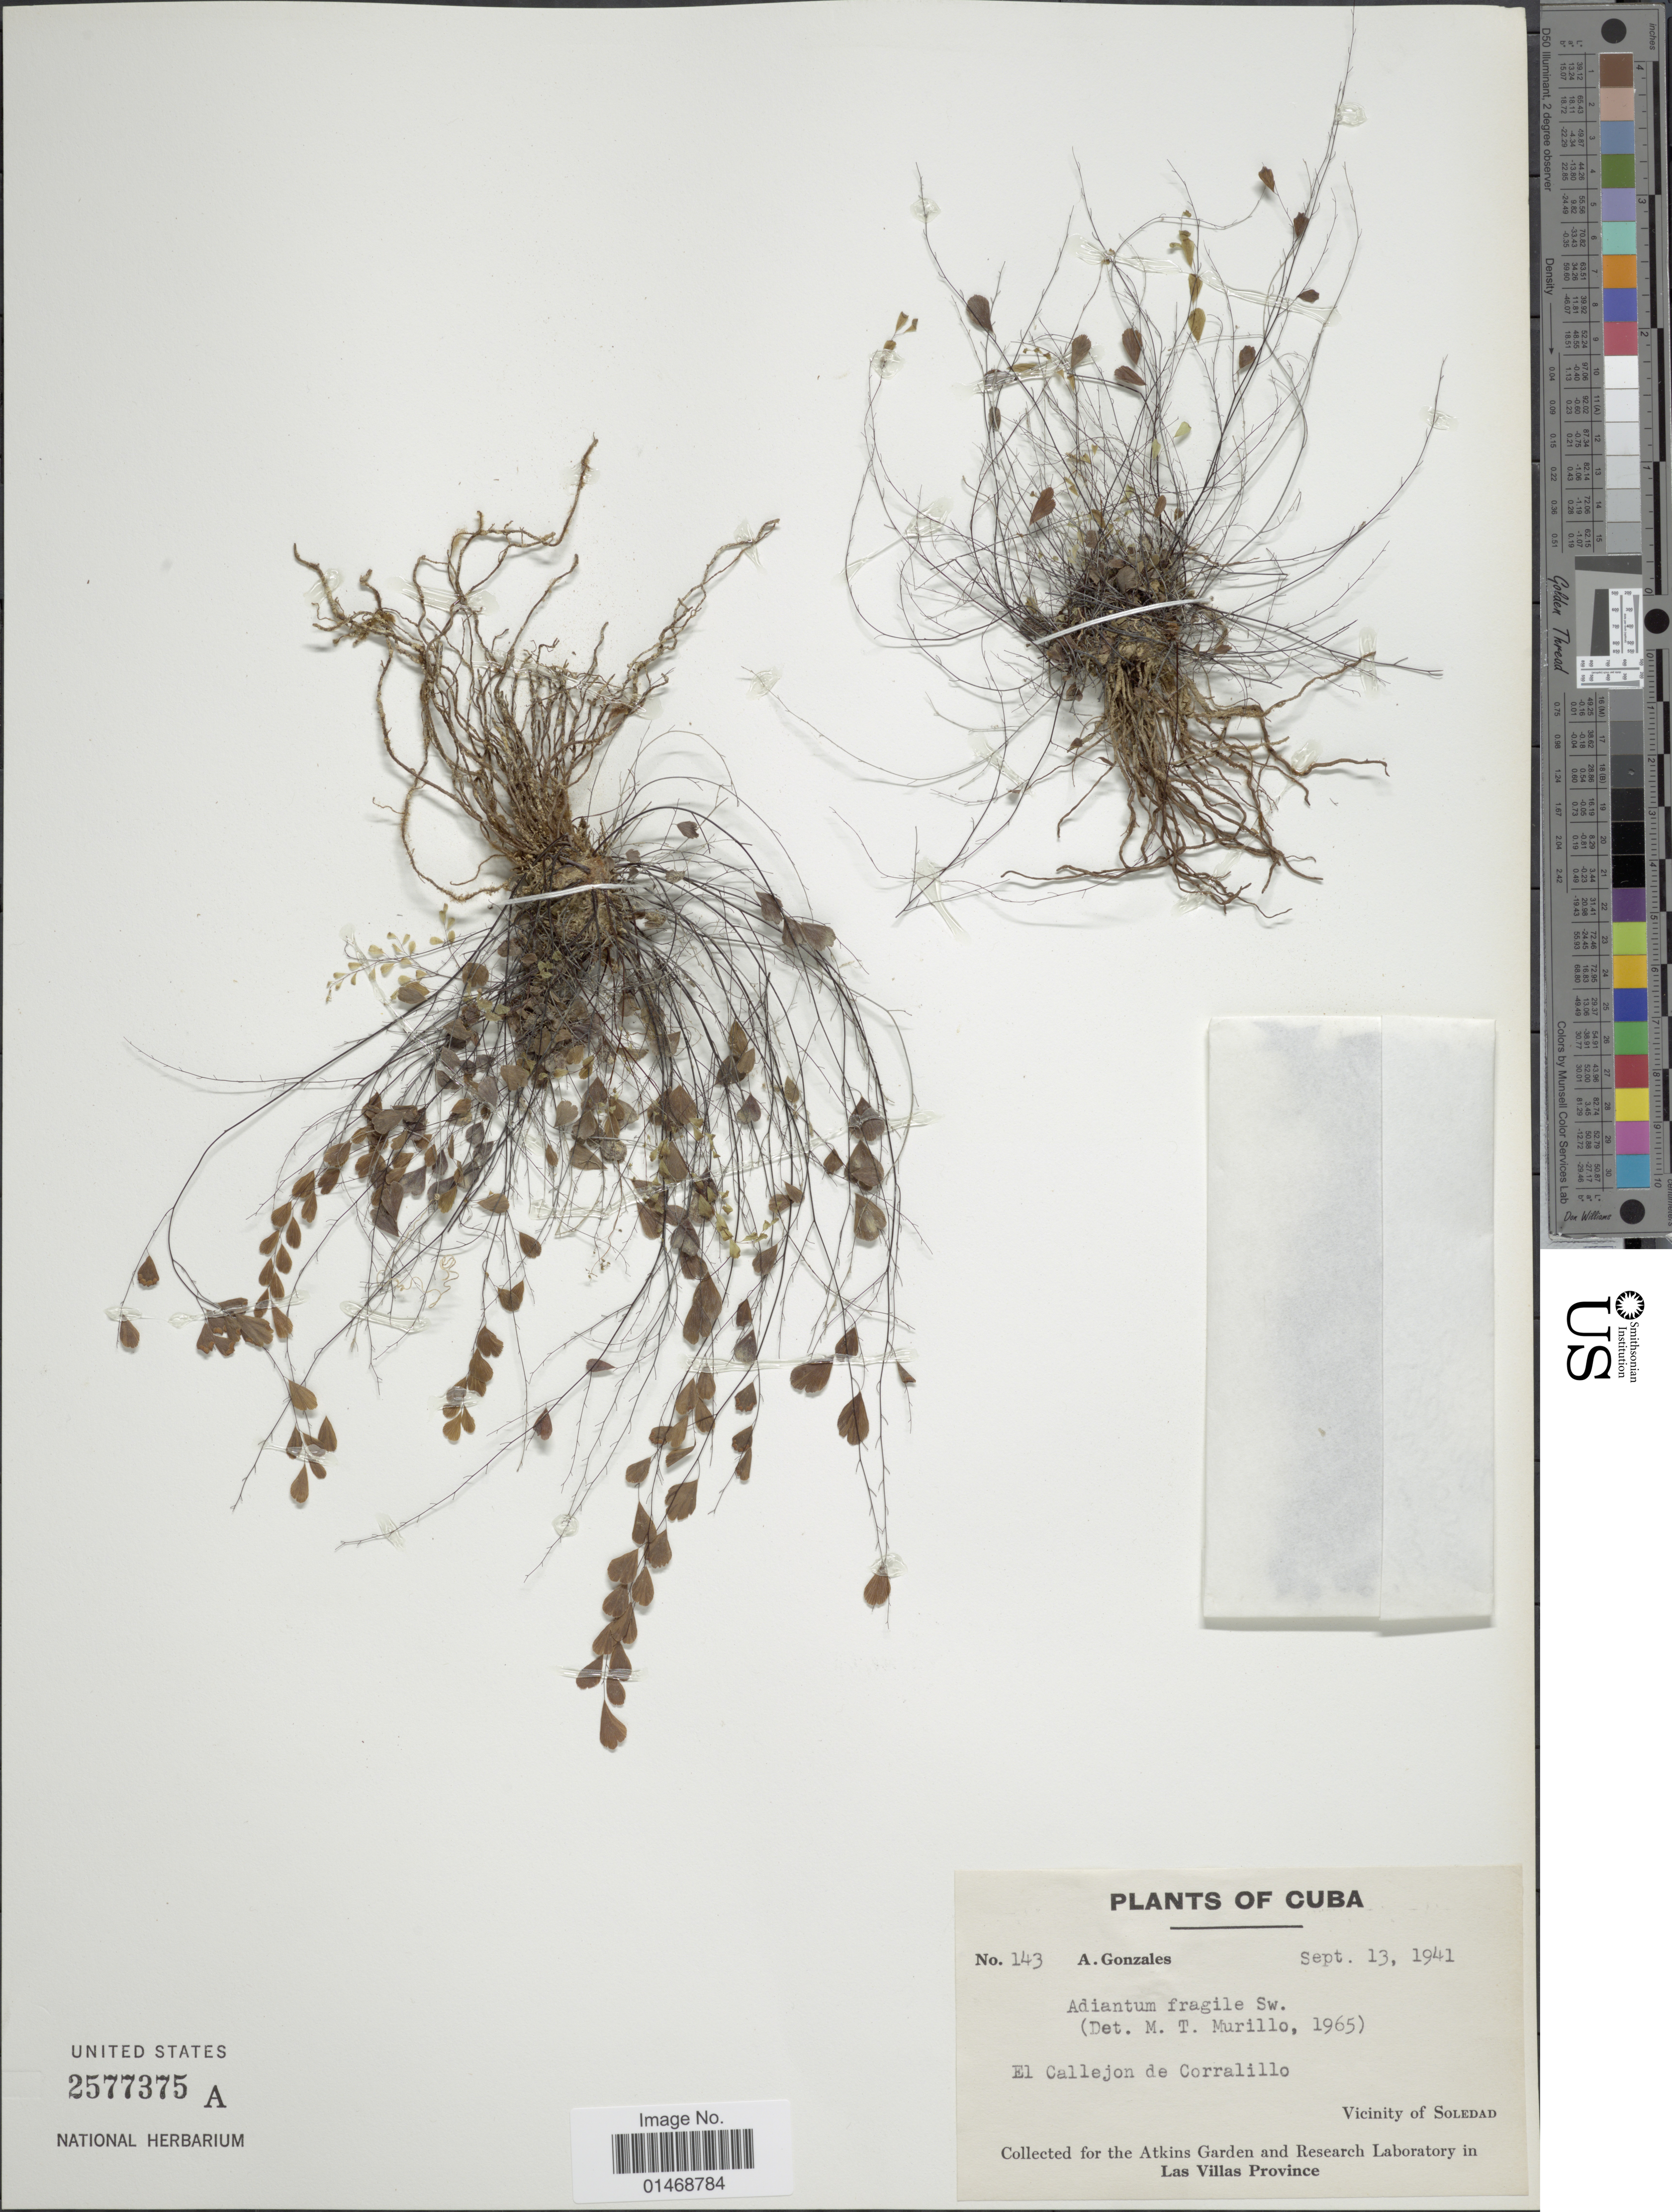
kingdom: Plantae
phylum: Tracheophyta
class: Polypodiopsida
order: Polypodiales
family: Pteridaceae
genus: Adiantum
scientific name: Adiantum fragile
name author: Sw.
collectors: A. Gonzáles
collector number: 143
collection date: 1941-09-13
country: Cuba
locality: El Callejon de Corralillo, Vicinity of Soledad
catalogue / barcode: US 2577375A